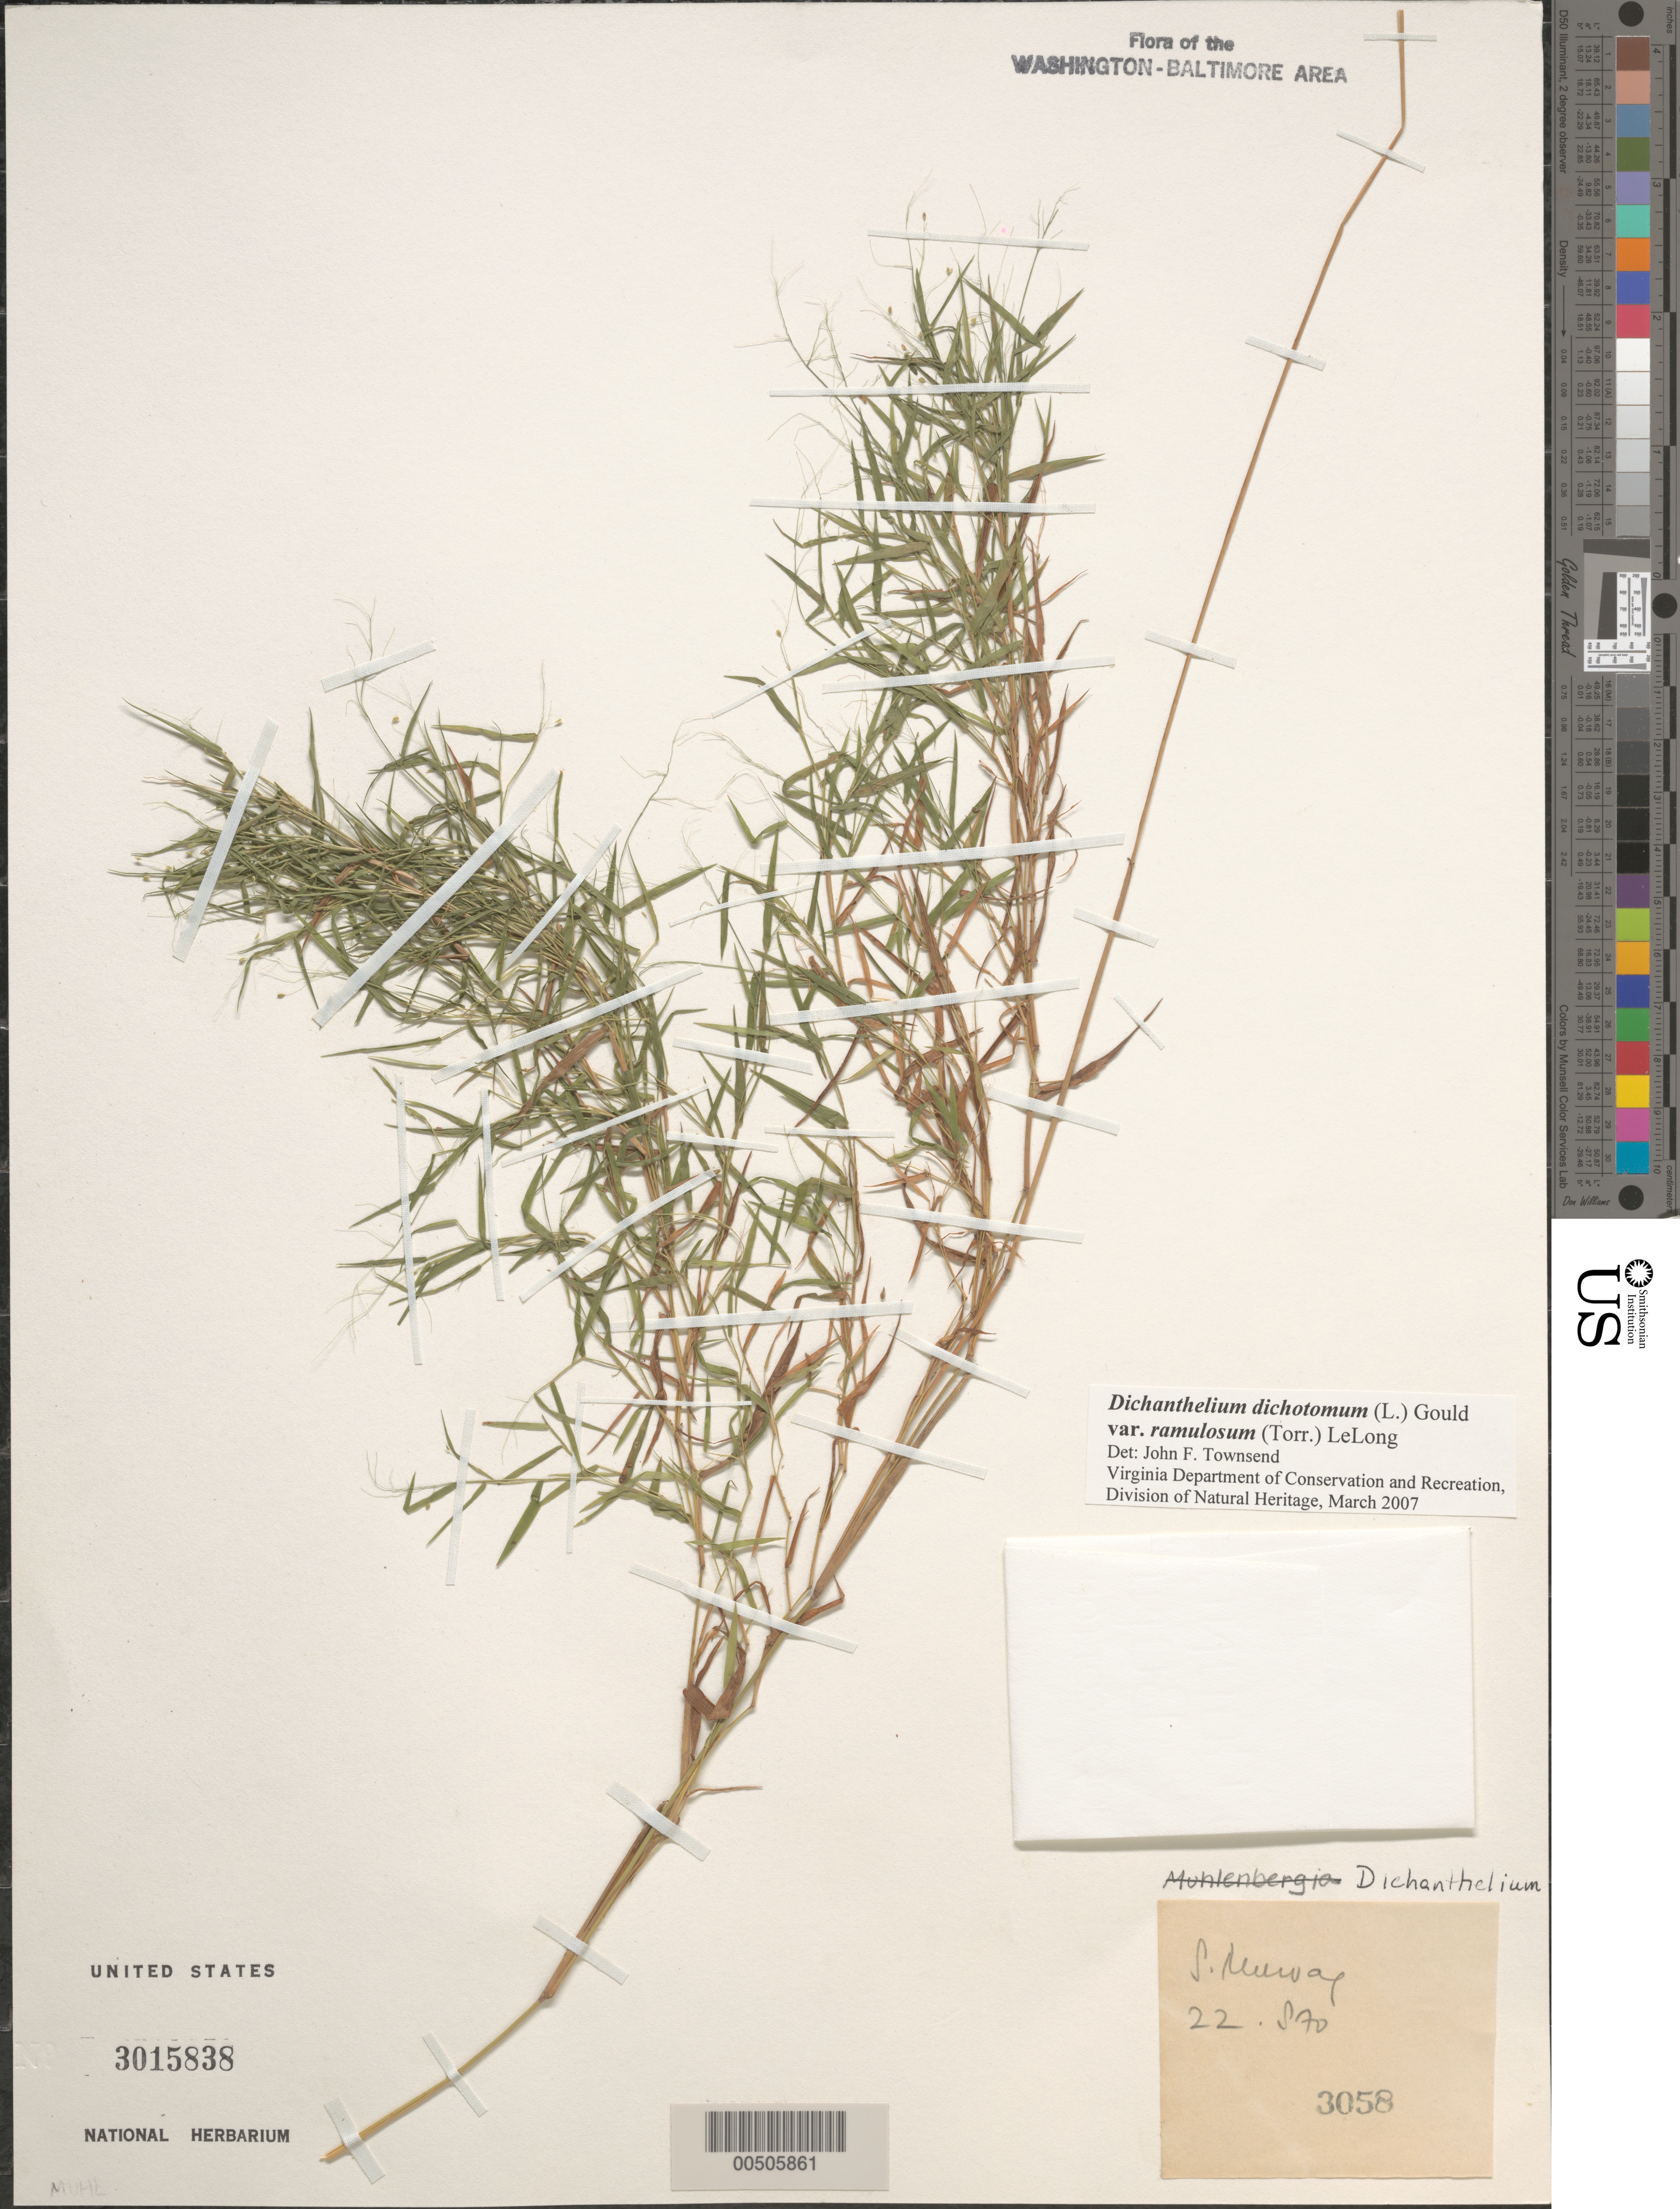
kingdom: Plantae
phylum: Tracheophyta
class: Liliopsida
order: Poales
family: Poaceae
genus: Dichanthelium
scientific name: Dichanthelium dichotomum var. ramulosum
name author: (Torr.) Lelong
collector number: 3058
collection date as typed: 22 Aug 1970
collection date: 1970-08-22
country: United States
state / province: District of Columbia / Maryland / Virginia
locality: South Freeway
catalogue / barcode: US 3015838